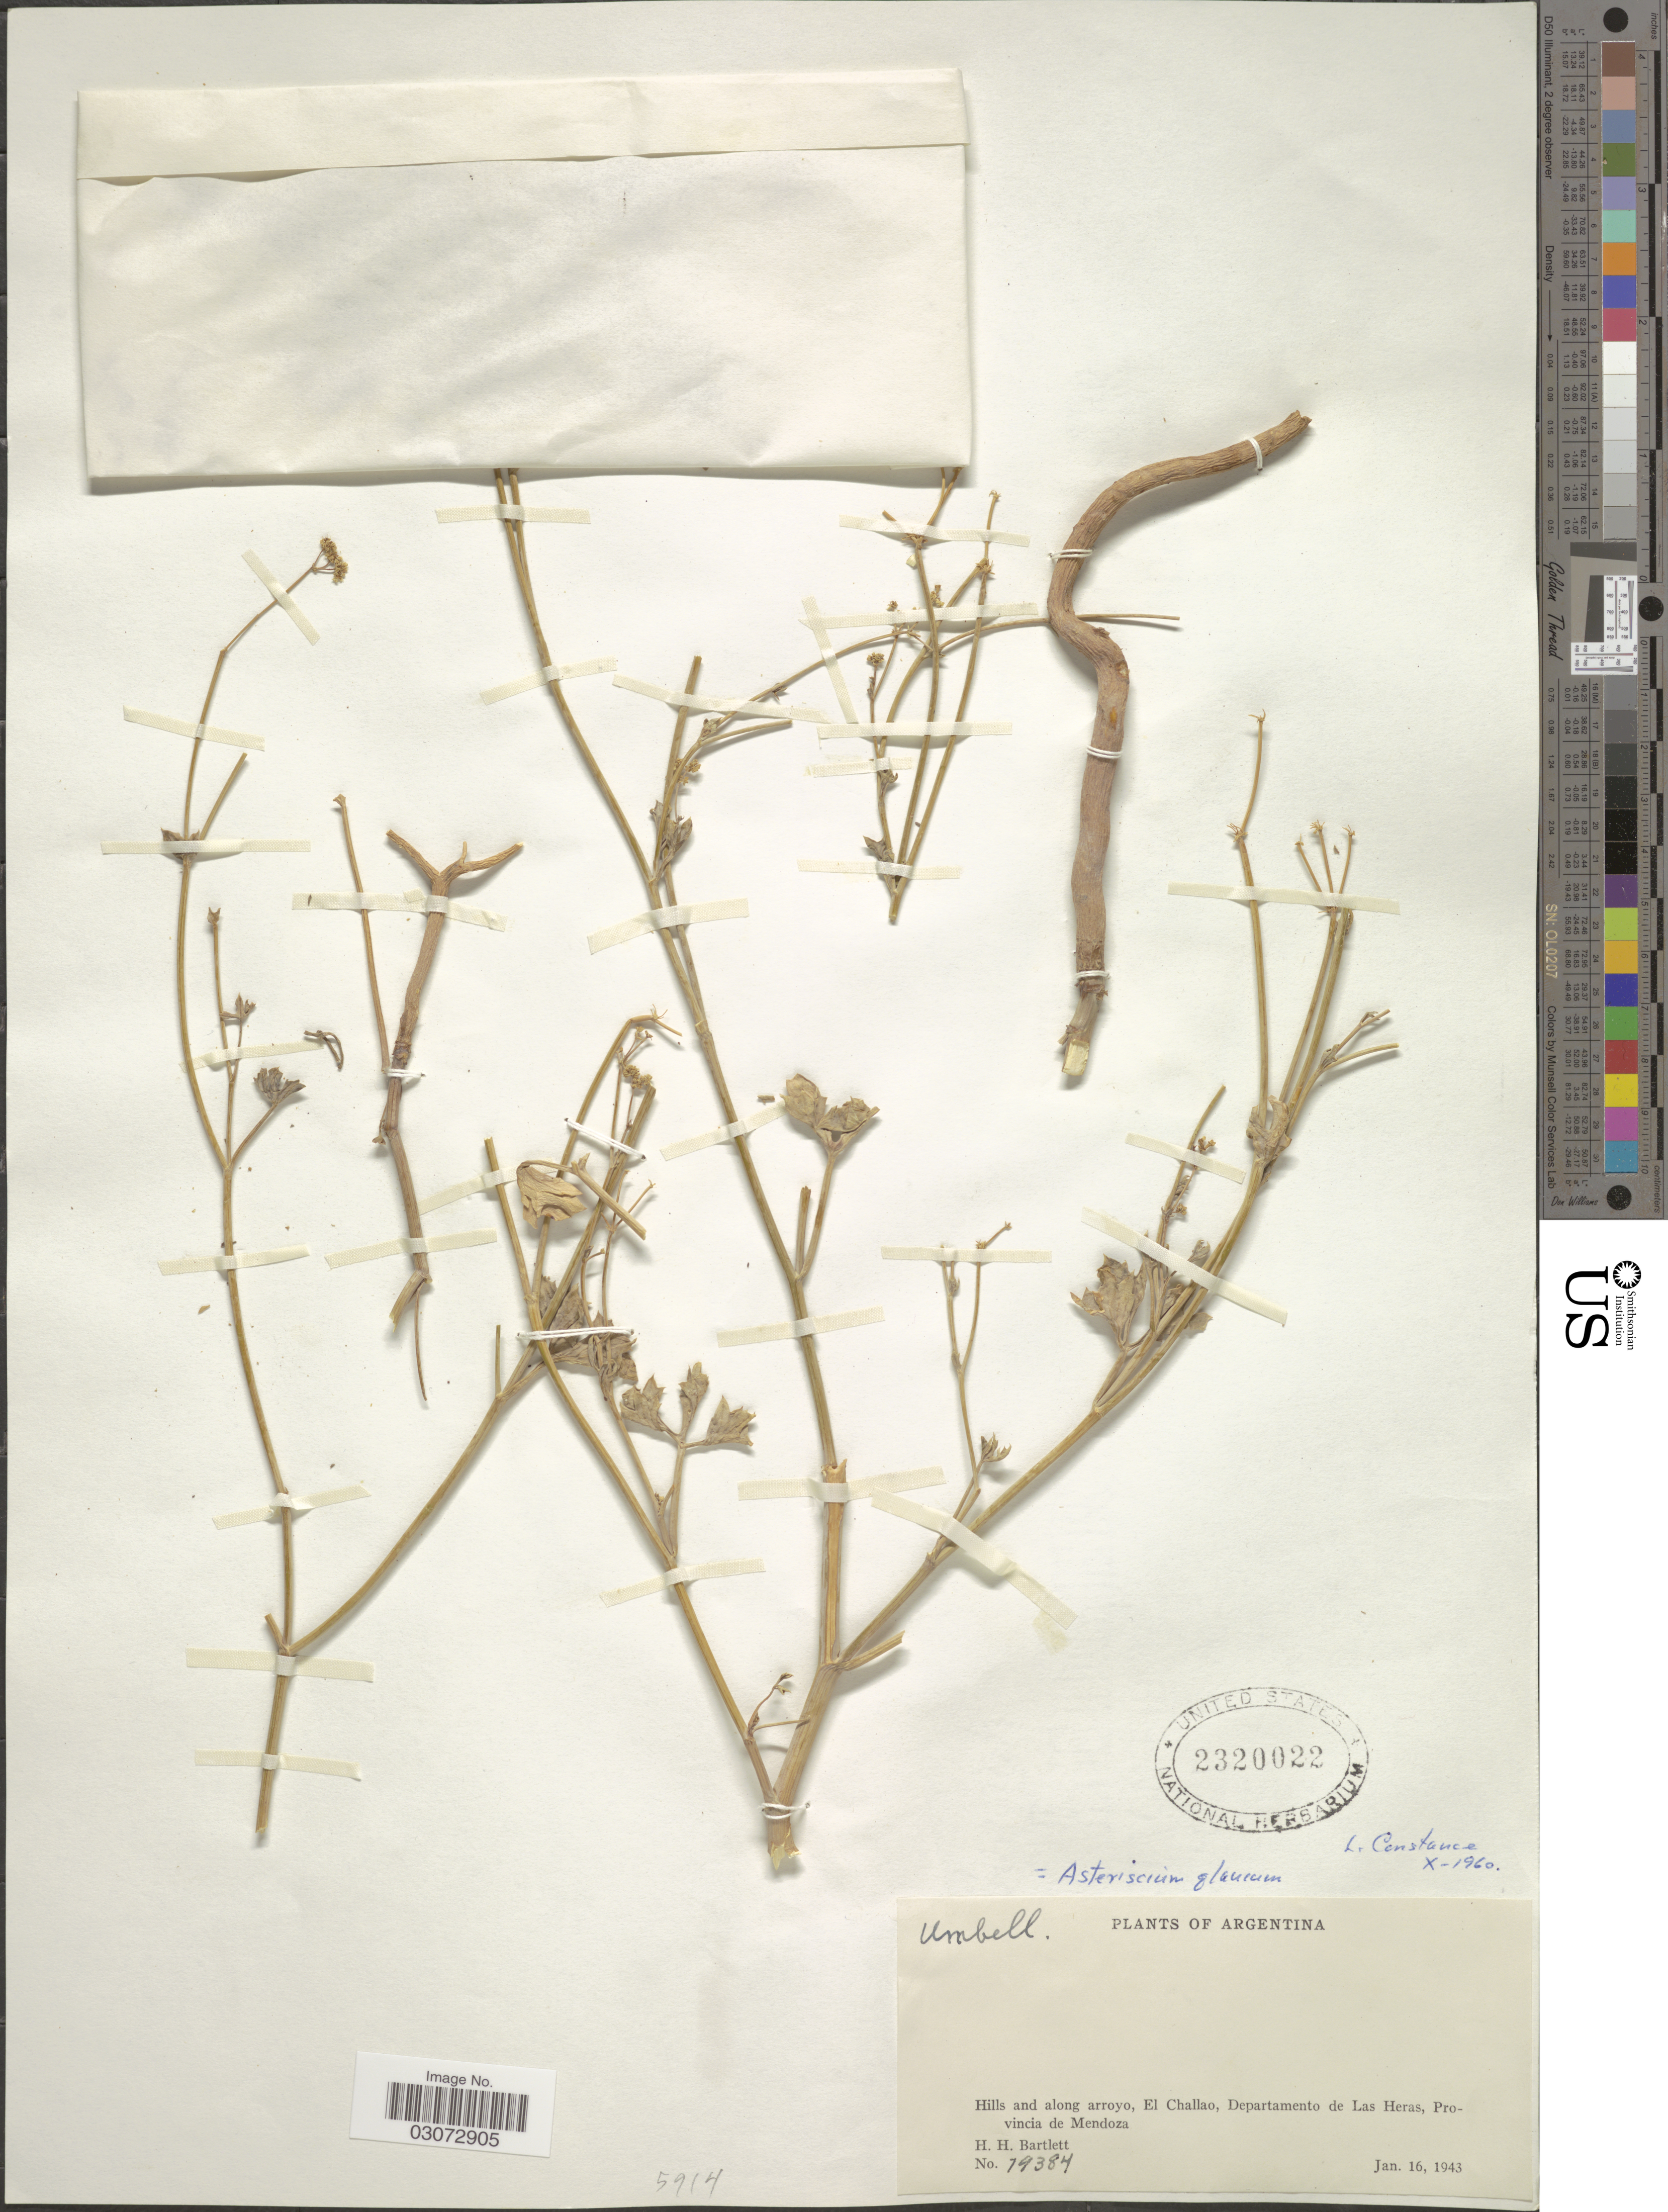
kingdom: Plantae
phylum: Tracheophyta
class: Magnoliopsida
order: Apiales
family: Apiaceae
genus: Asteriscium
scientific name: Asteriscium glaucum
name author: Hieron. & H. Wolff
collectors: H. H. Bartlett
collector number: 19384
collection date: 1943-01-16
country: Argentina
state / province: Mendoza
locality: Hills and along arroyo, El Challao, Departamento de Las Heras.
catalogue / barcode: US 2320022